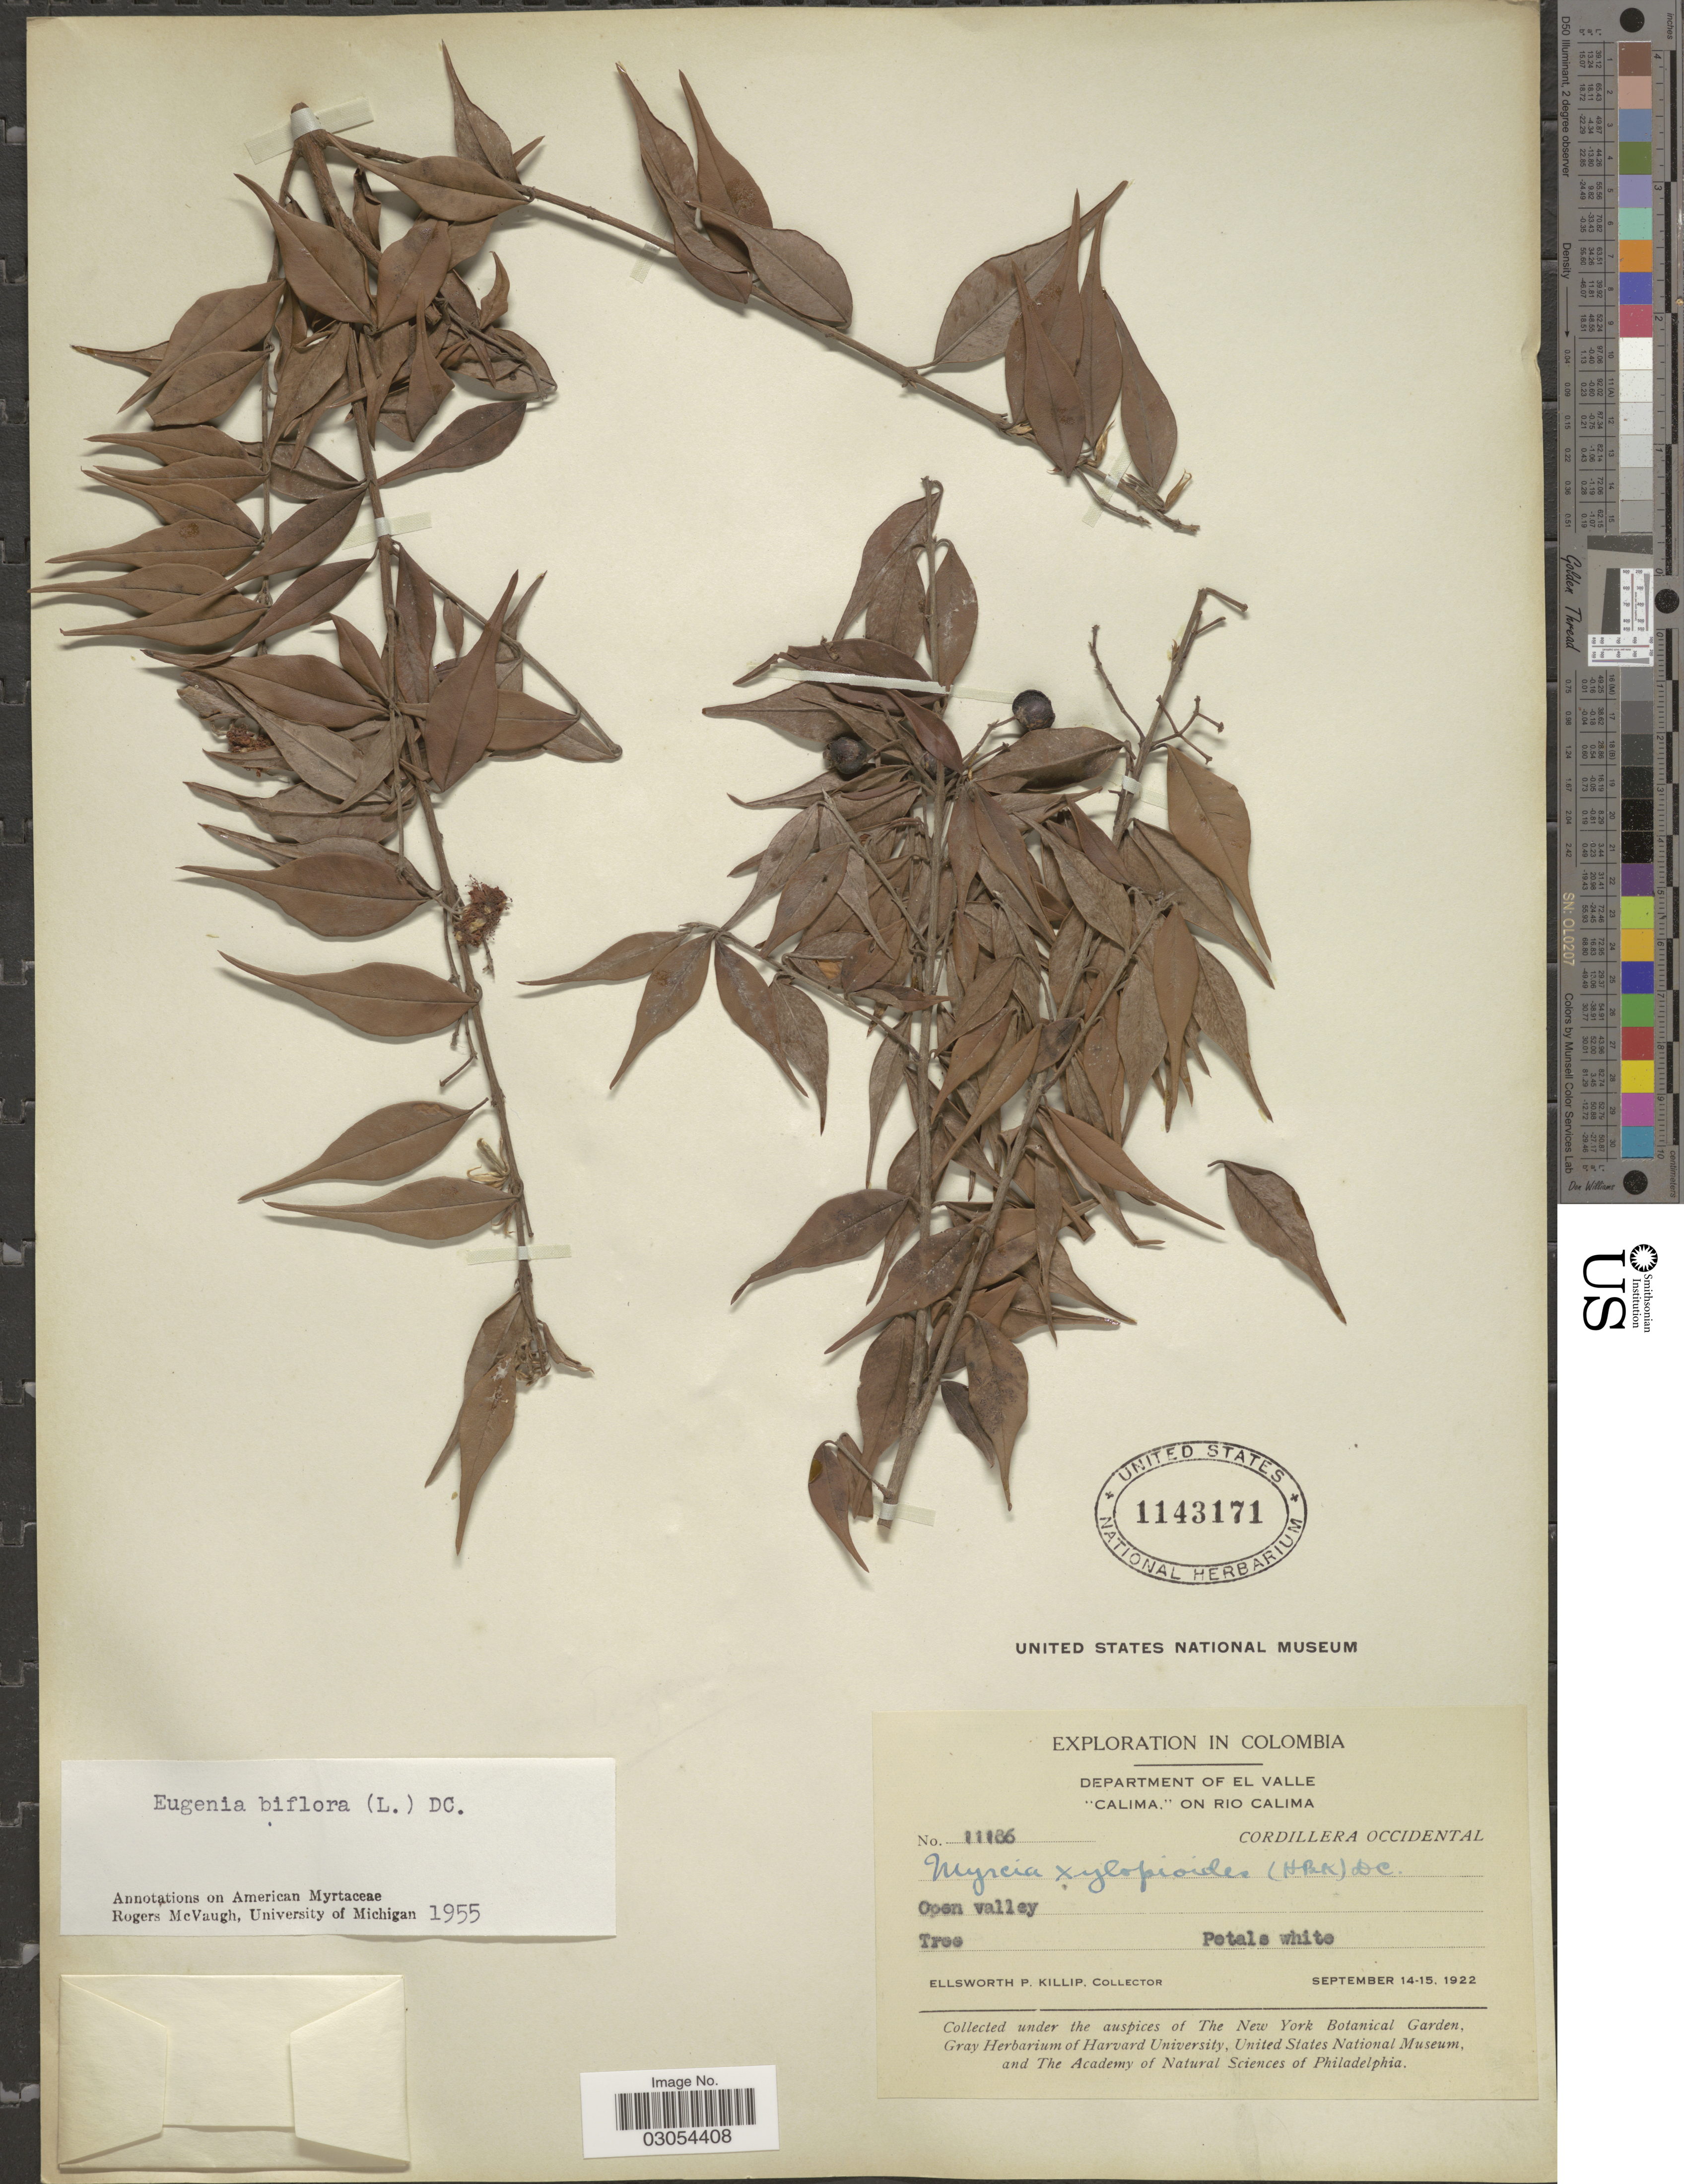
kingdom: Plantae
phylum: Tracheophyta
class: Magnoliopsida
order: Myrtales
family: Myrtaceae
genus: Eugenia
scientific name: Eugenia biflora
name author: (L.) DC.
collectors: E. P. Killip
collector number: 11186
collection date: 1922-09-14/1922-09-15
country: Colombia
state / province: Valle del Cauca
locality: Department of El Valle. "Calima," on Rio Calima. Cordillera Occidental.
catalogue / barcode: US 1143171